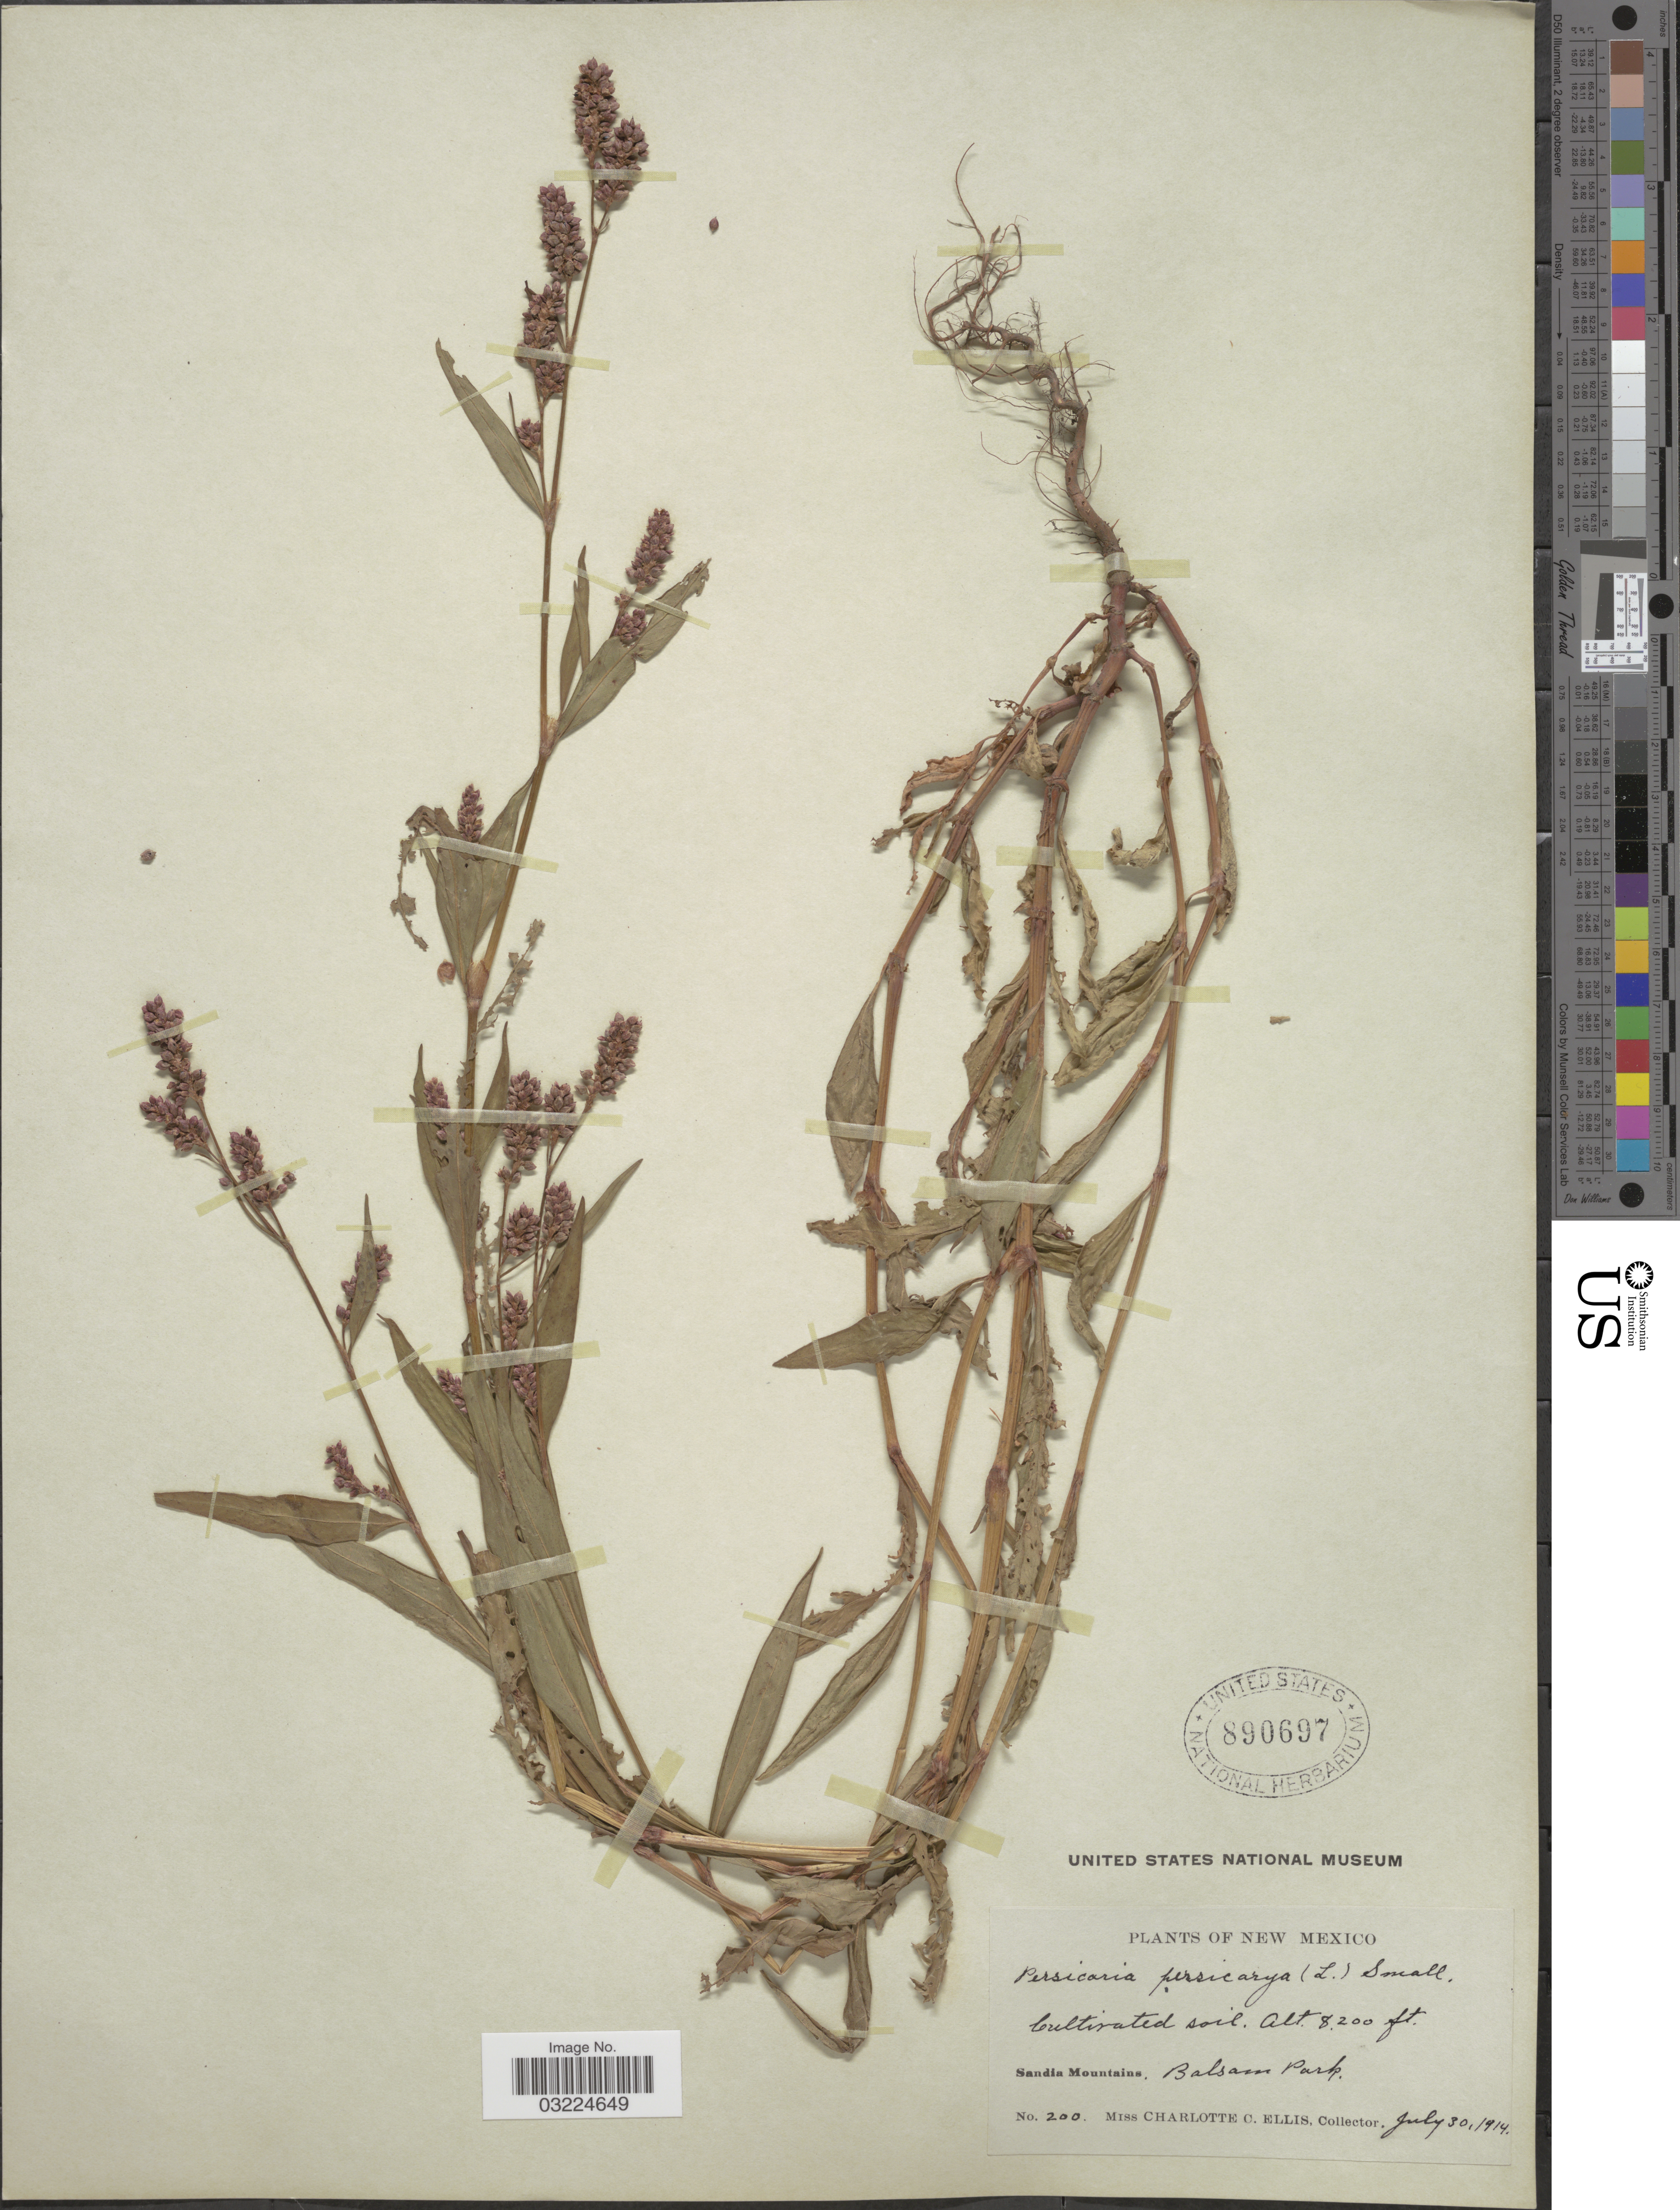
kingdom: Plantae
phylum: Tracheophyta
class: Magnoliopsida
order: Caryophyllales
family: Polygonaceae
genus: Persicaria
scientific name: Persicaria maculosa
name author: S.F. Gray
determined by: Atha, D. E.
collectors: C. C. Ellis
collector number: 200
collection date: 1914-07-30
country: United States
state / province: New Mexico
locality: Sandia Mountains, Balsam Park.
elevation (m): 2499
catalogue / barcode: US 890697